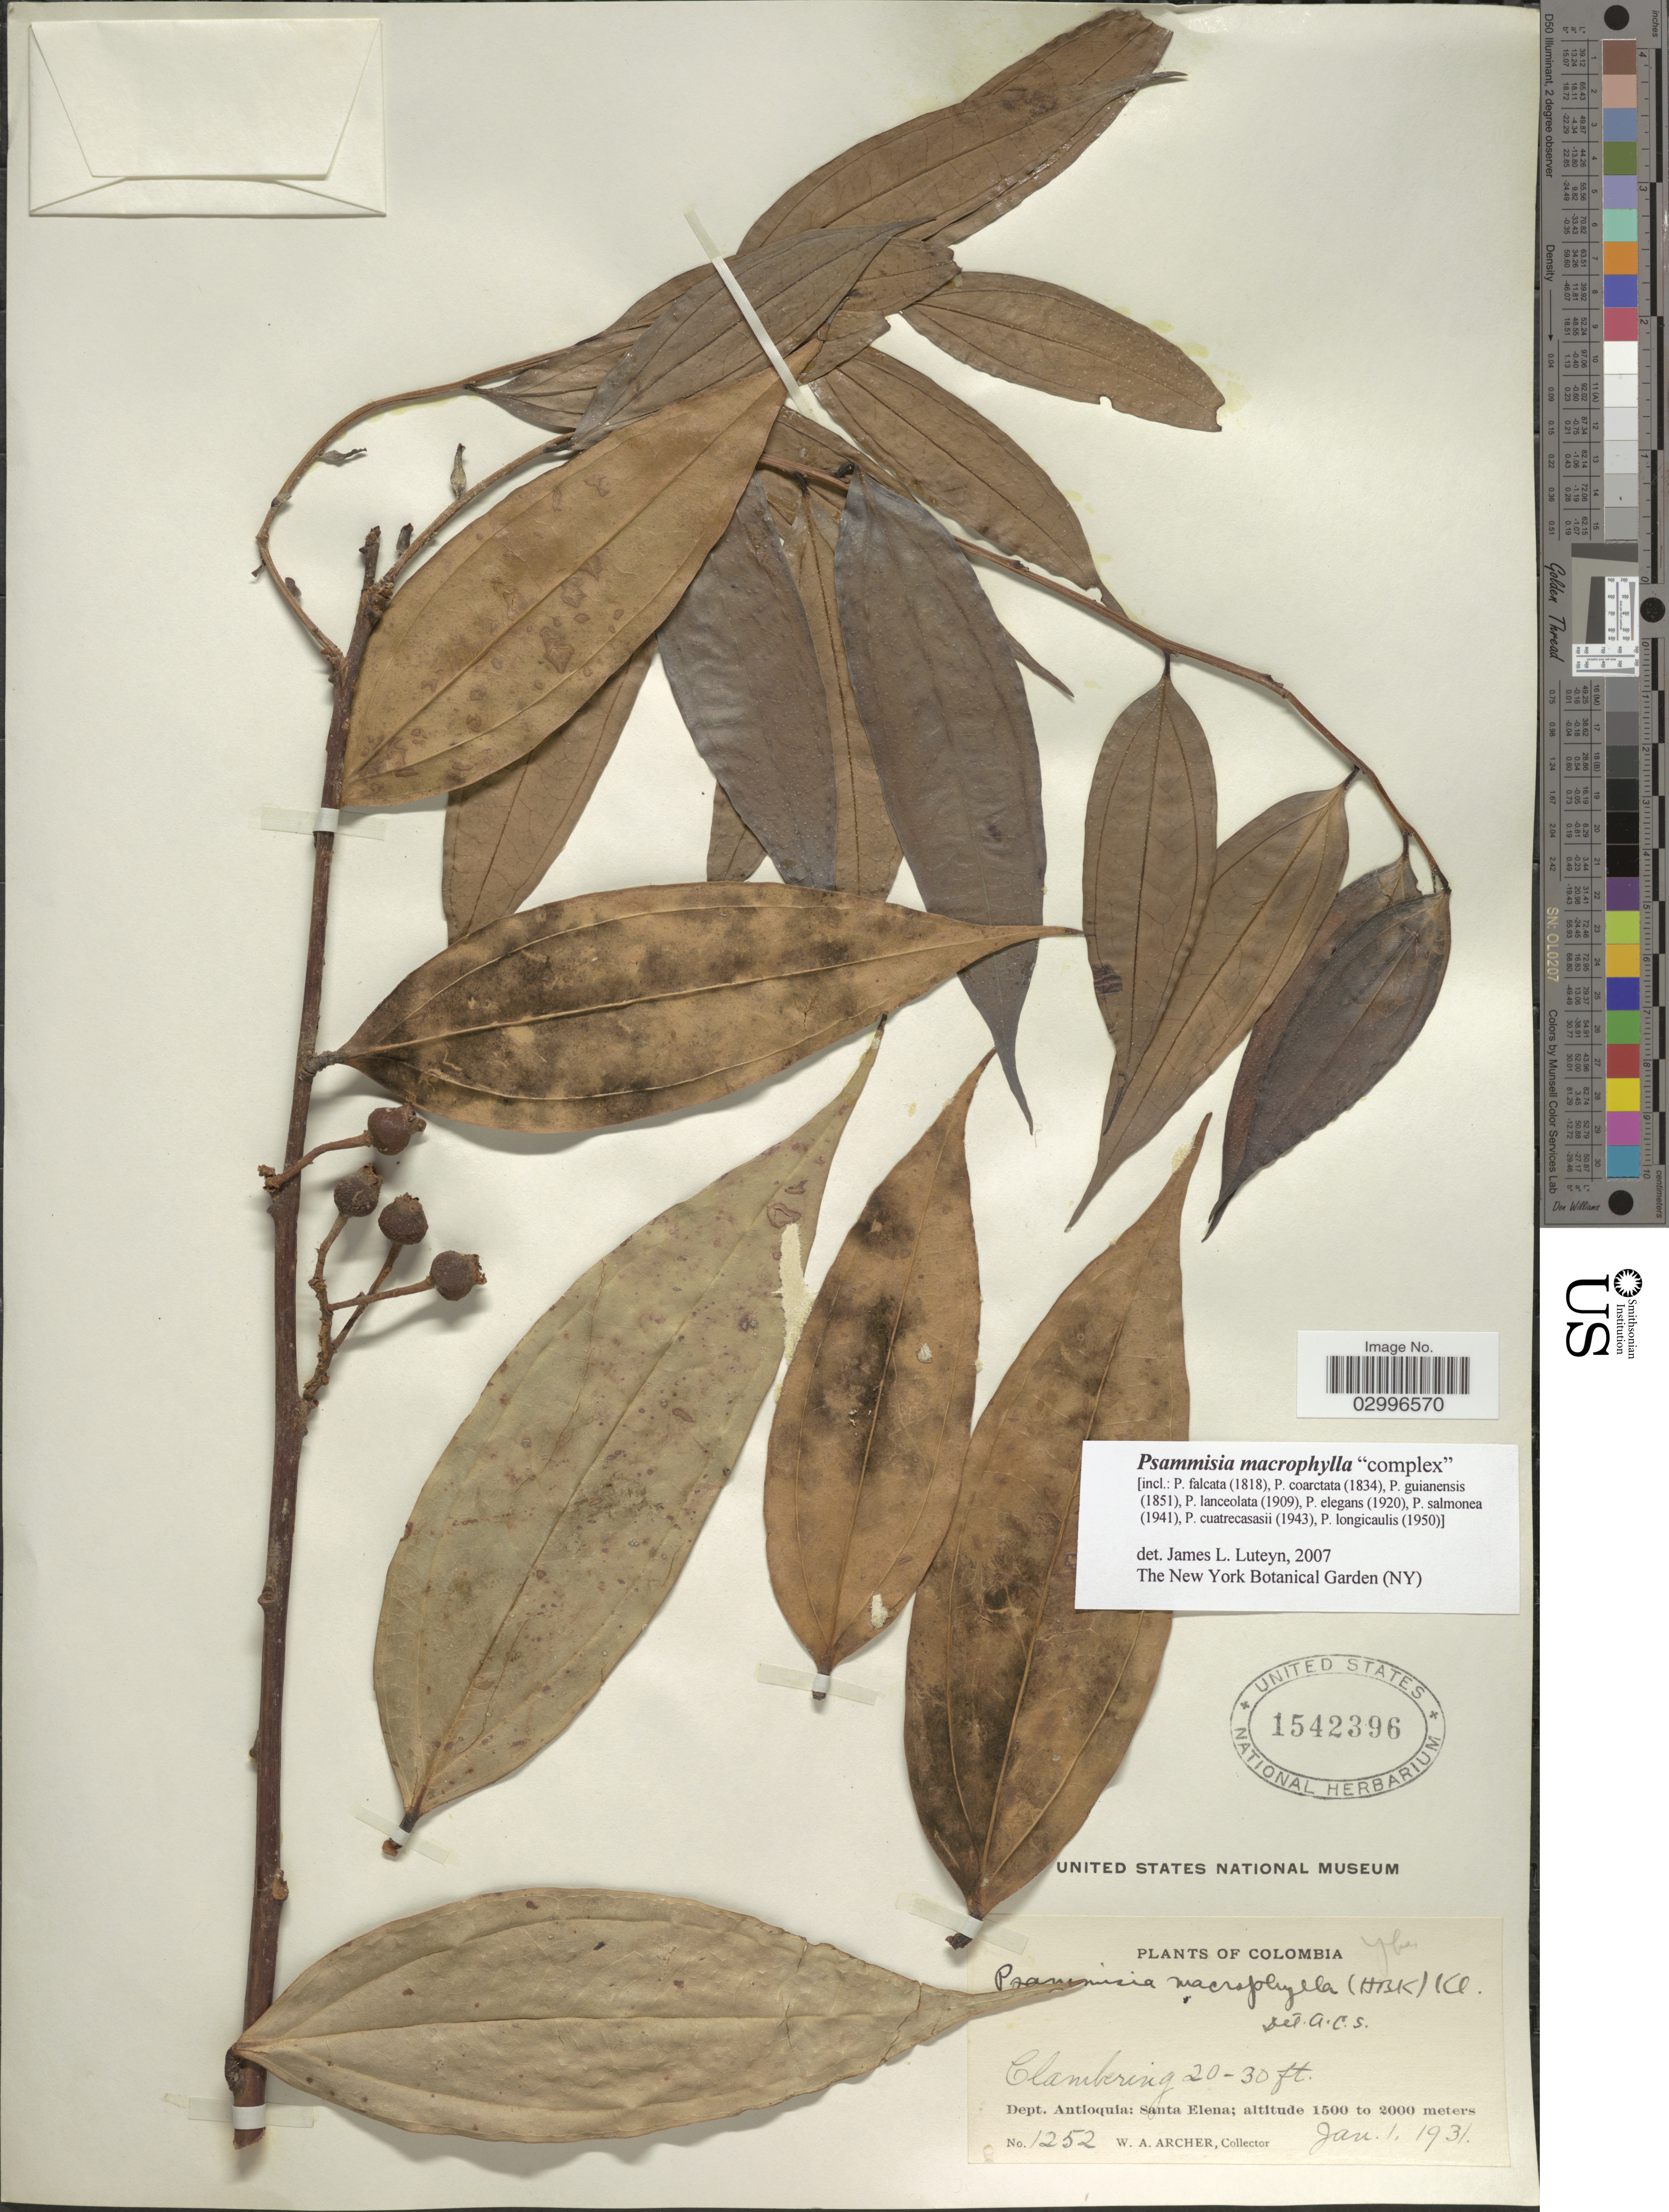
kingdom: Plantae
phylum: Tracheophyta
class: Magnoliopsida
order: Ericales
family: Ericaceae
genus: Psammisia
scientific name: Psammisia macrophylla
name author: (Kunth) Klotzsch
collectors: W. Archer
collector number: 1252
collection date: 1931-01-01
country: Colombia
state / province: Antioquia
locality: Dept. Antioquia: Santa Elena.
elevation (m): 1500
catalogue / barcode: US 1542396